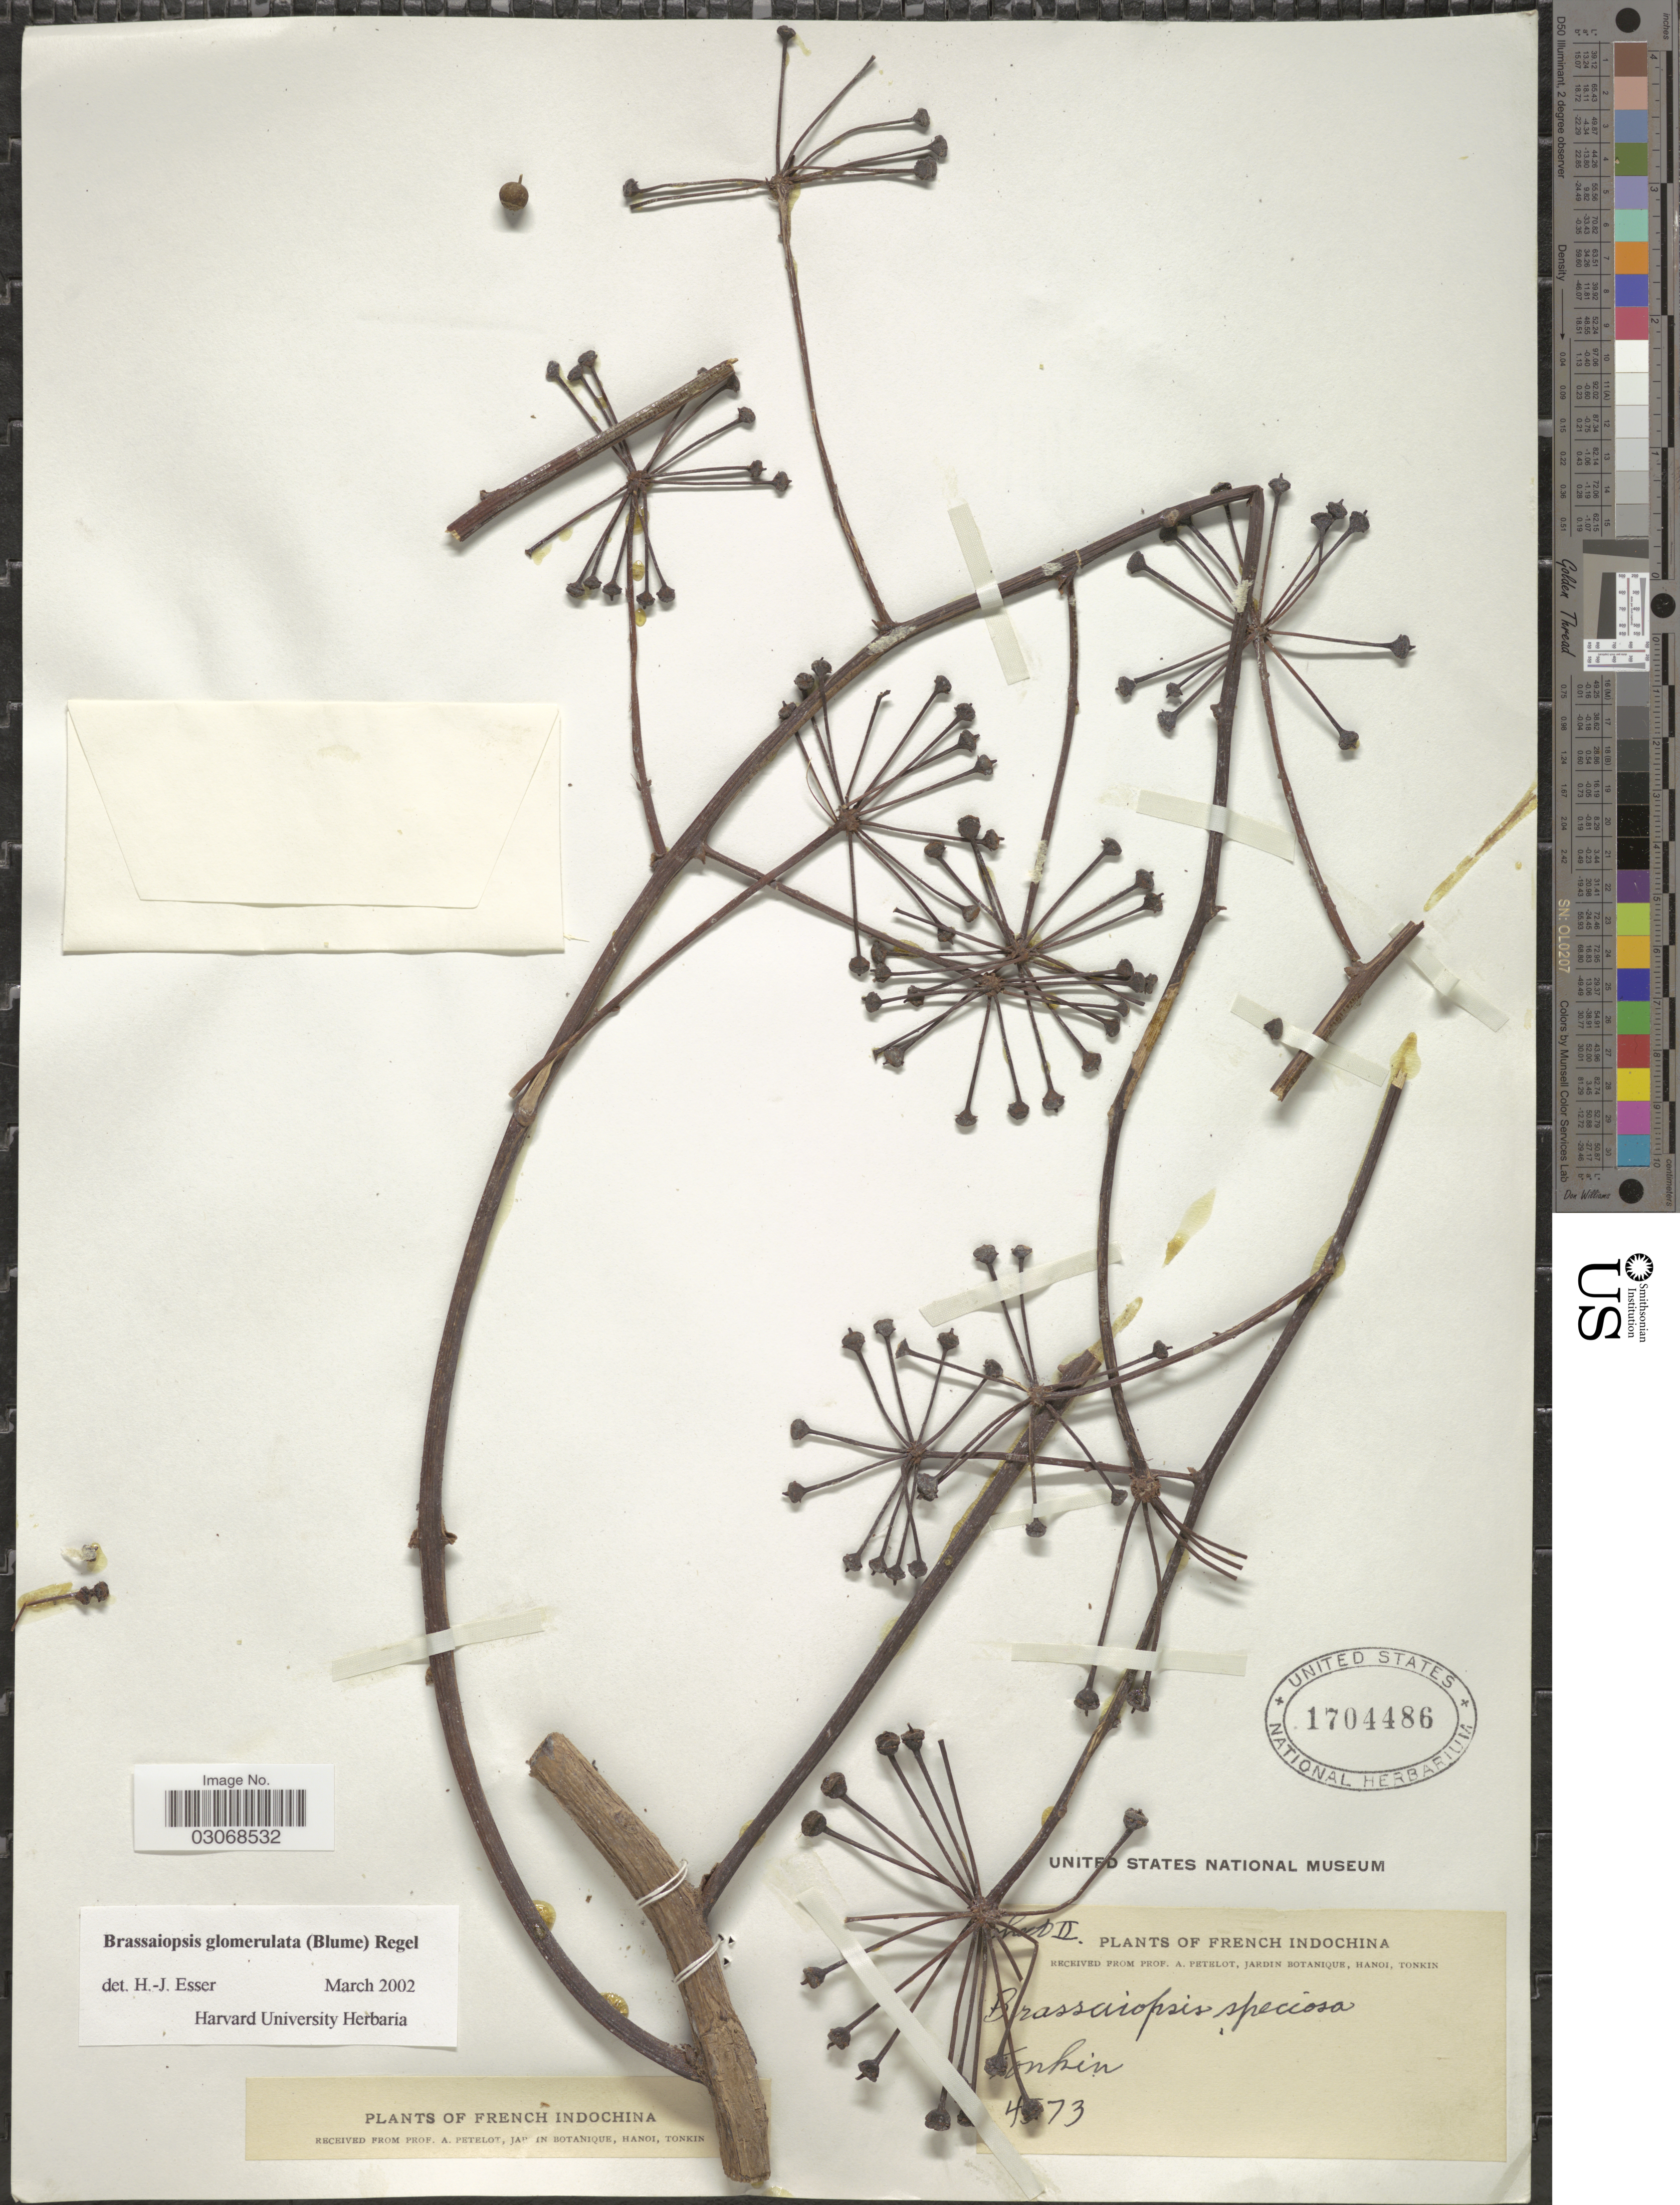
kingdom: Plantae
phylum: Tracheophyta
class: Magnoliopsida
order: Apiales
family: Araliaceae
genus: Brassaiopsis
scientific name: Brassaiopsis glomerulata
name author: (Blume) Regel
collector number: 4!73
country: Vietnam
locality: French Indochina.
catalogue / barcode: US 1704486